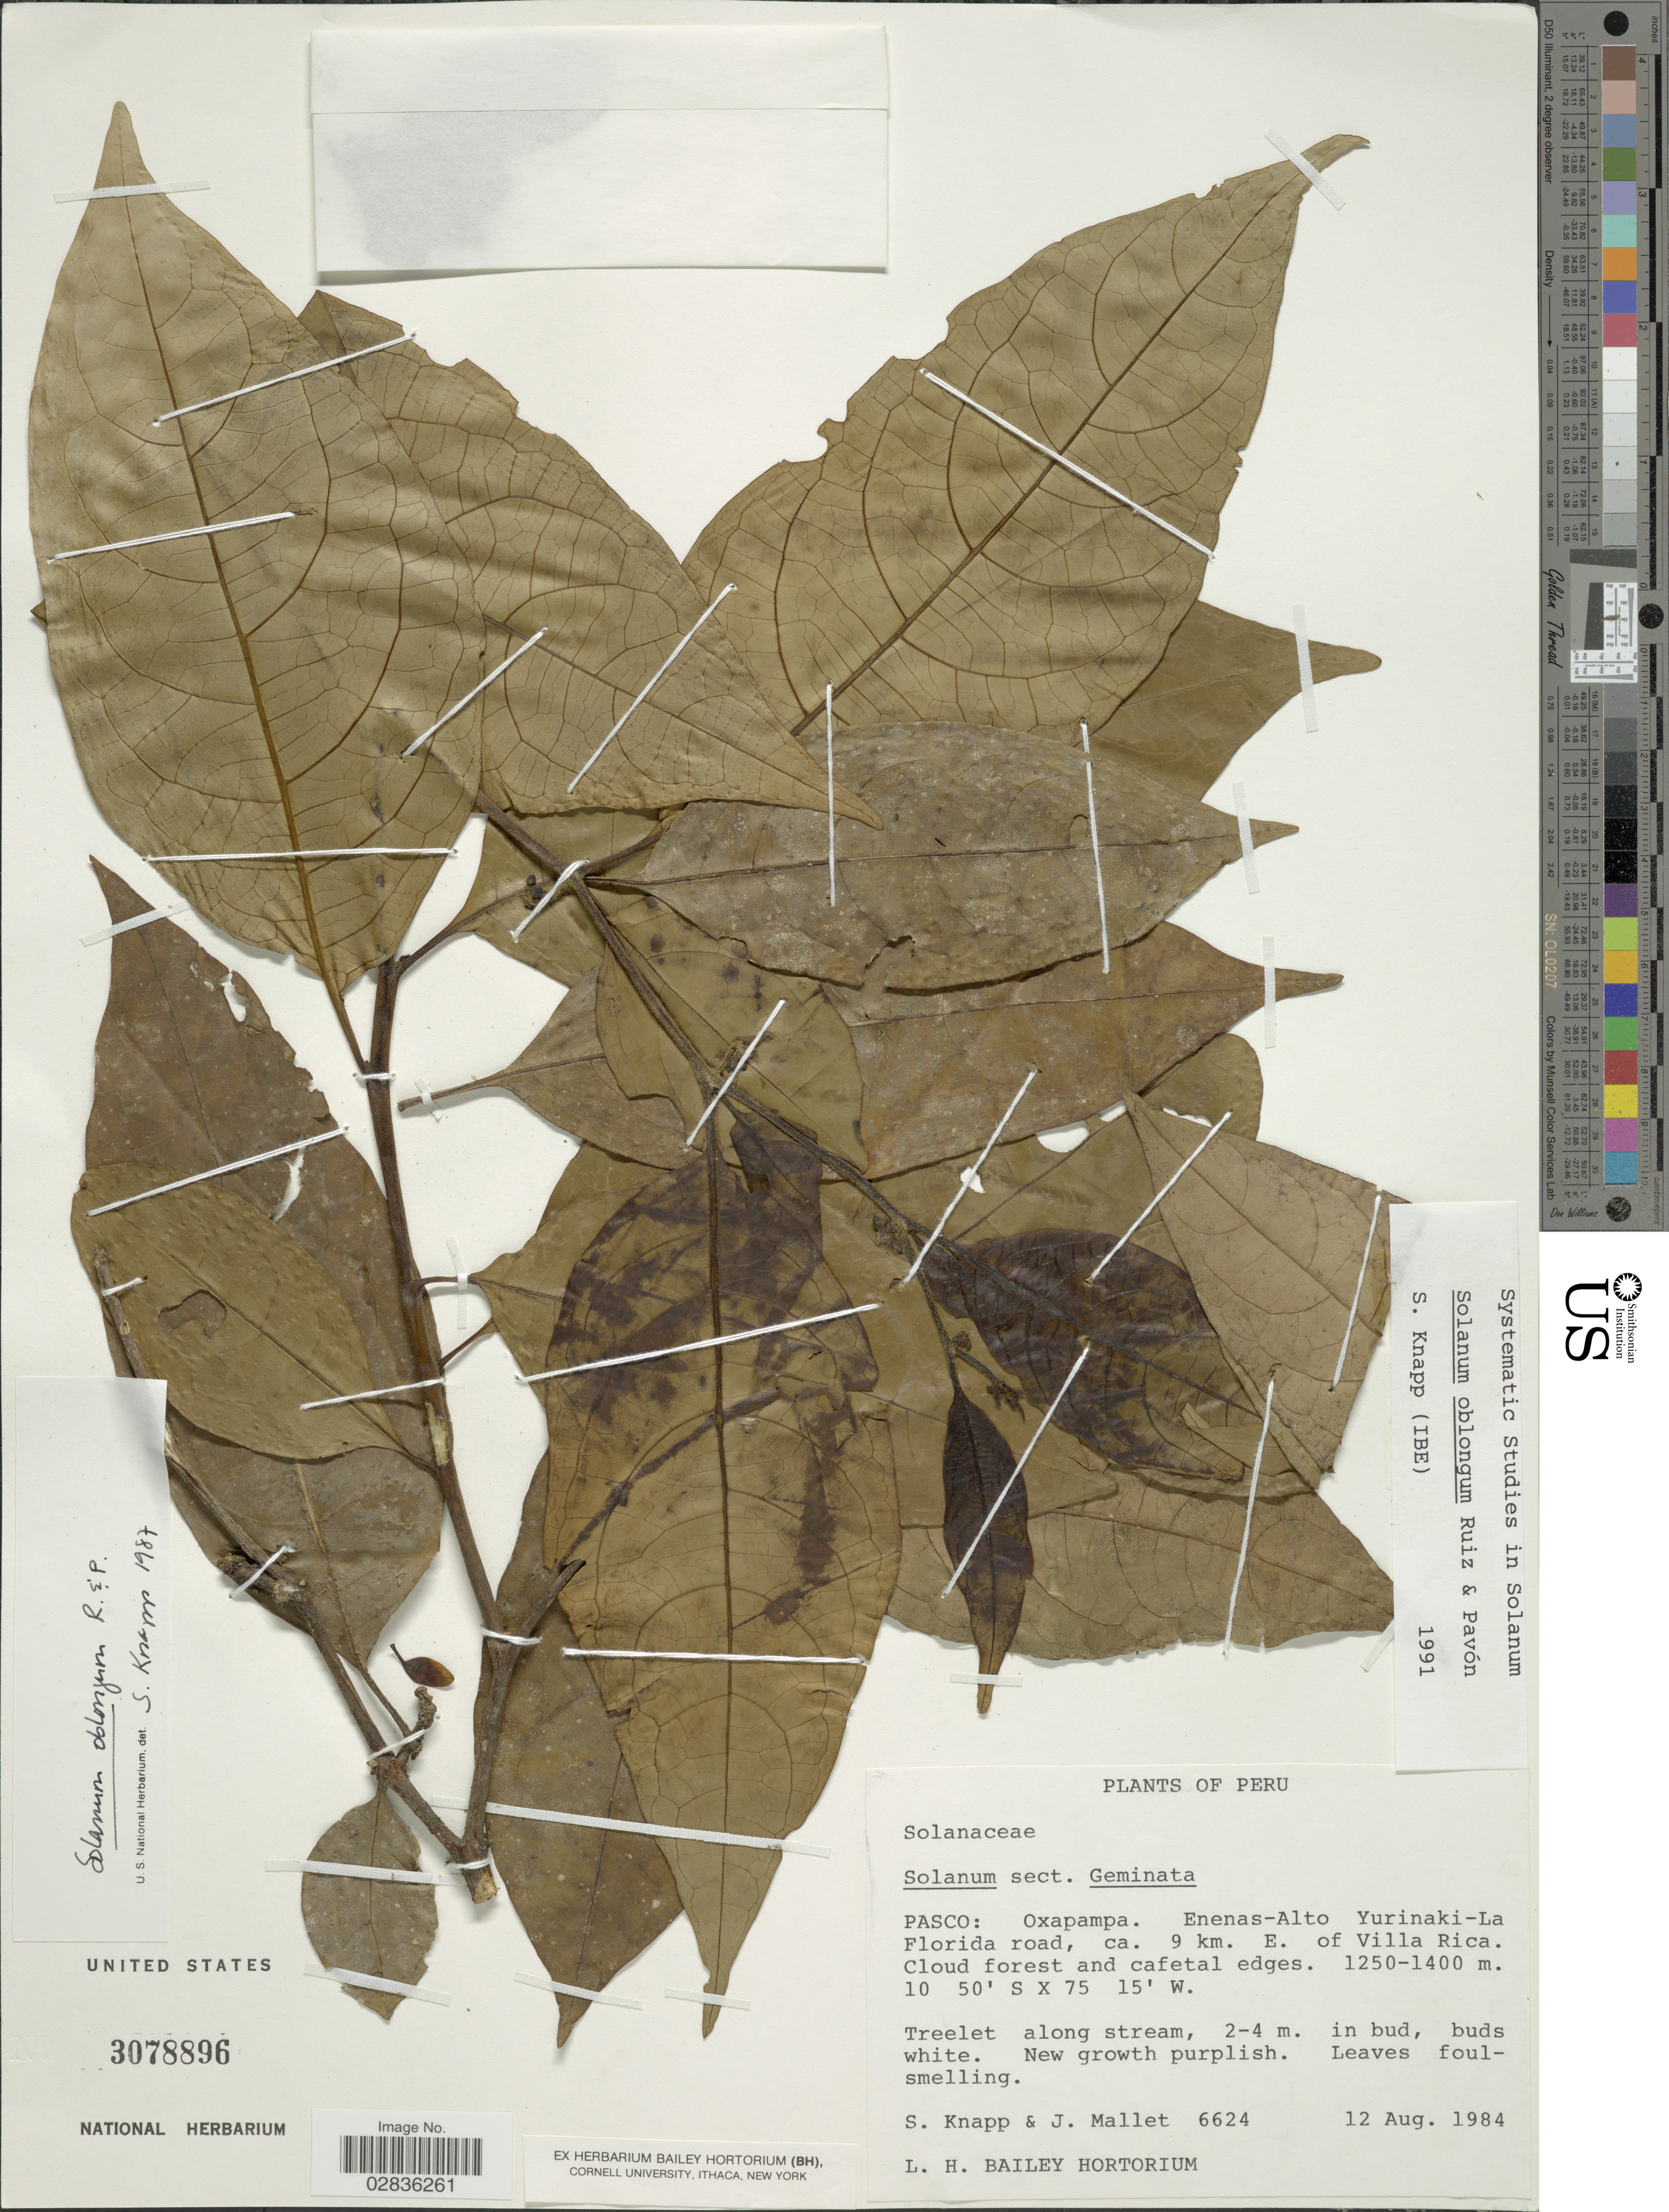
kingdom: Plantae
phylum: Tracheophyta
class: Magnoliopsida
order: Solanales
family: Solanaceae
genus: Solanum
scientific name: Solanum oblongum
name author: Ruiz & Pav.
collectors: S. Knapp & J. Mallet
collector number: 6624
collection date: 1984-08-12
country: Peru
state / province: Pasco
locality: Pasco: Oxapampa. Enenas-Alto Yurinaki-La Florida road, ca. 9 km. E. of Villa Rica.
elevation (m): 1250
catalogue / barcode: US 3078896